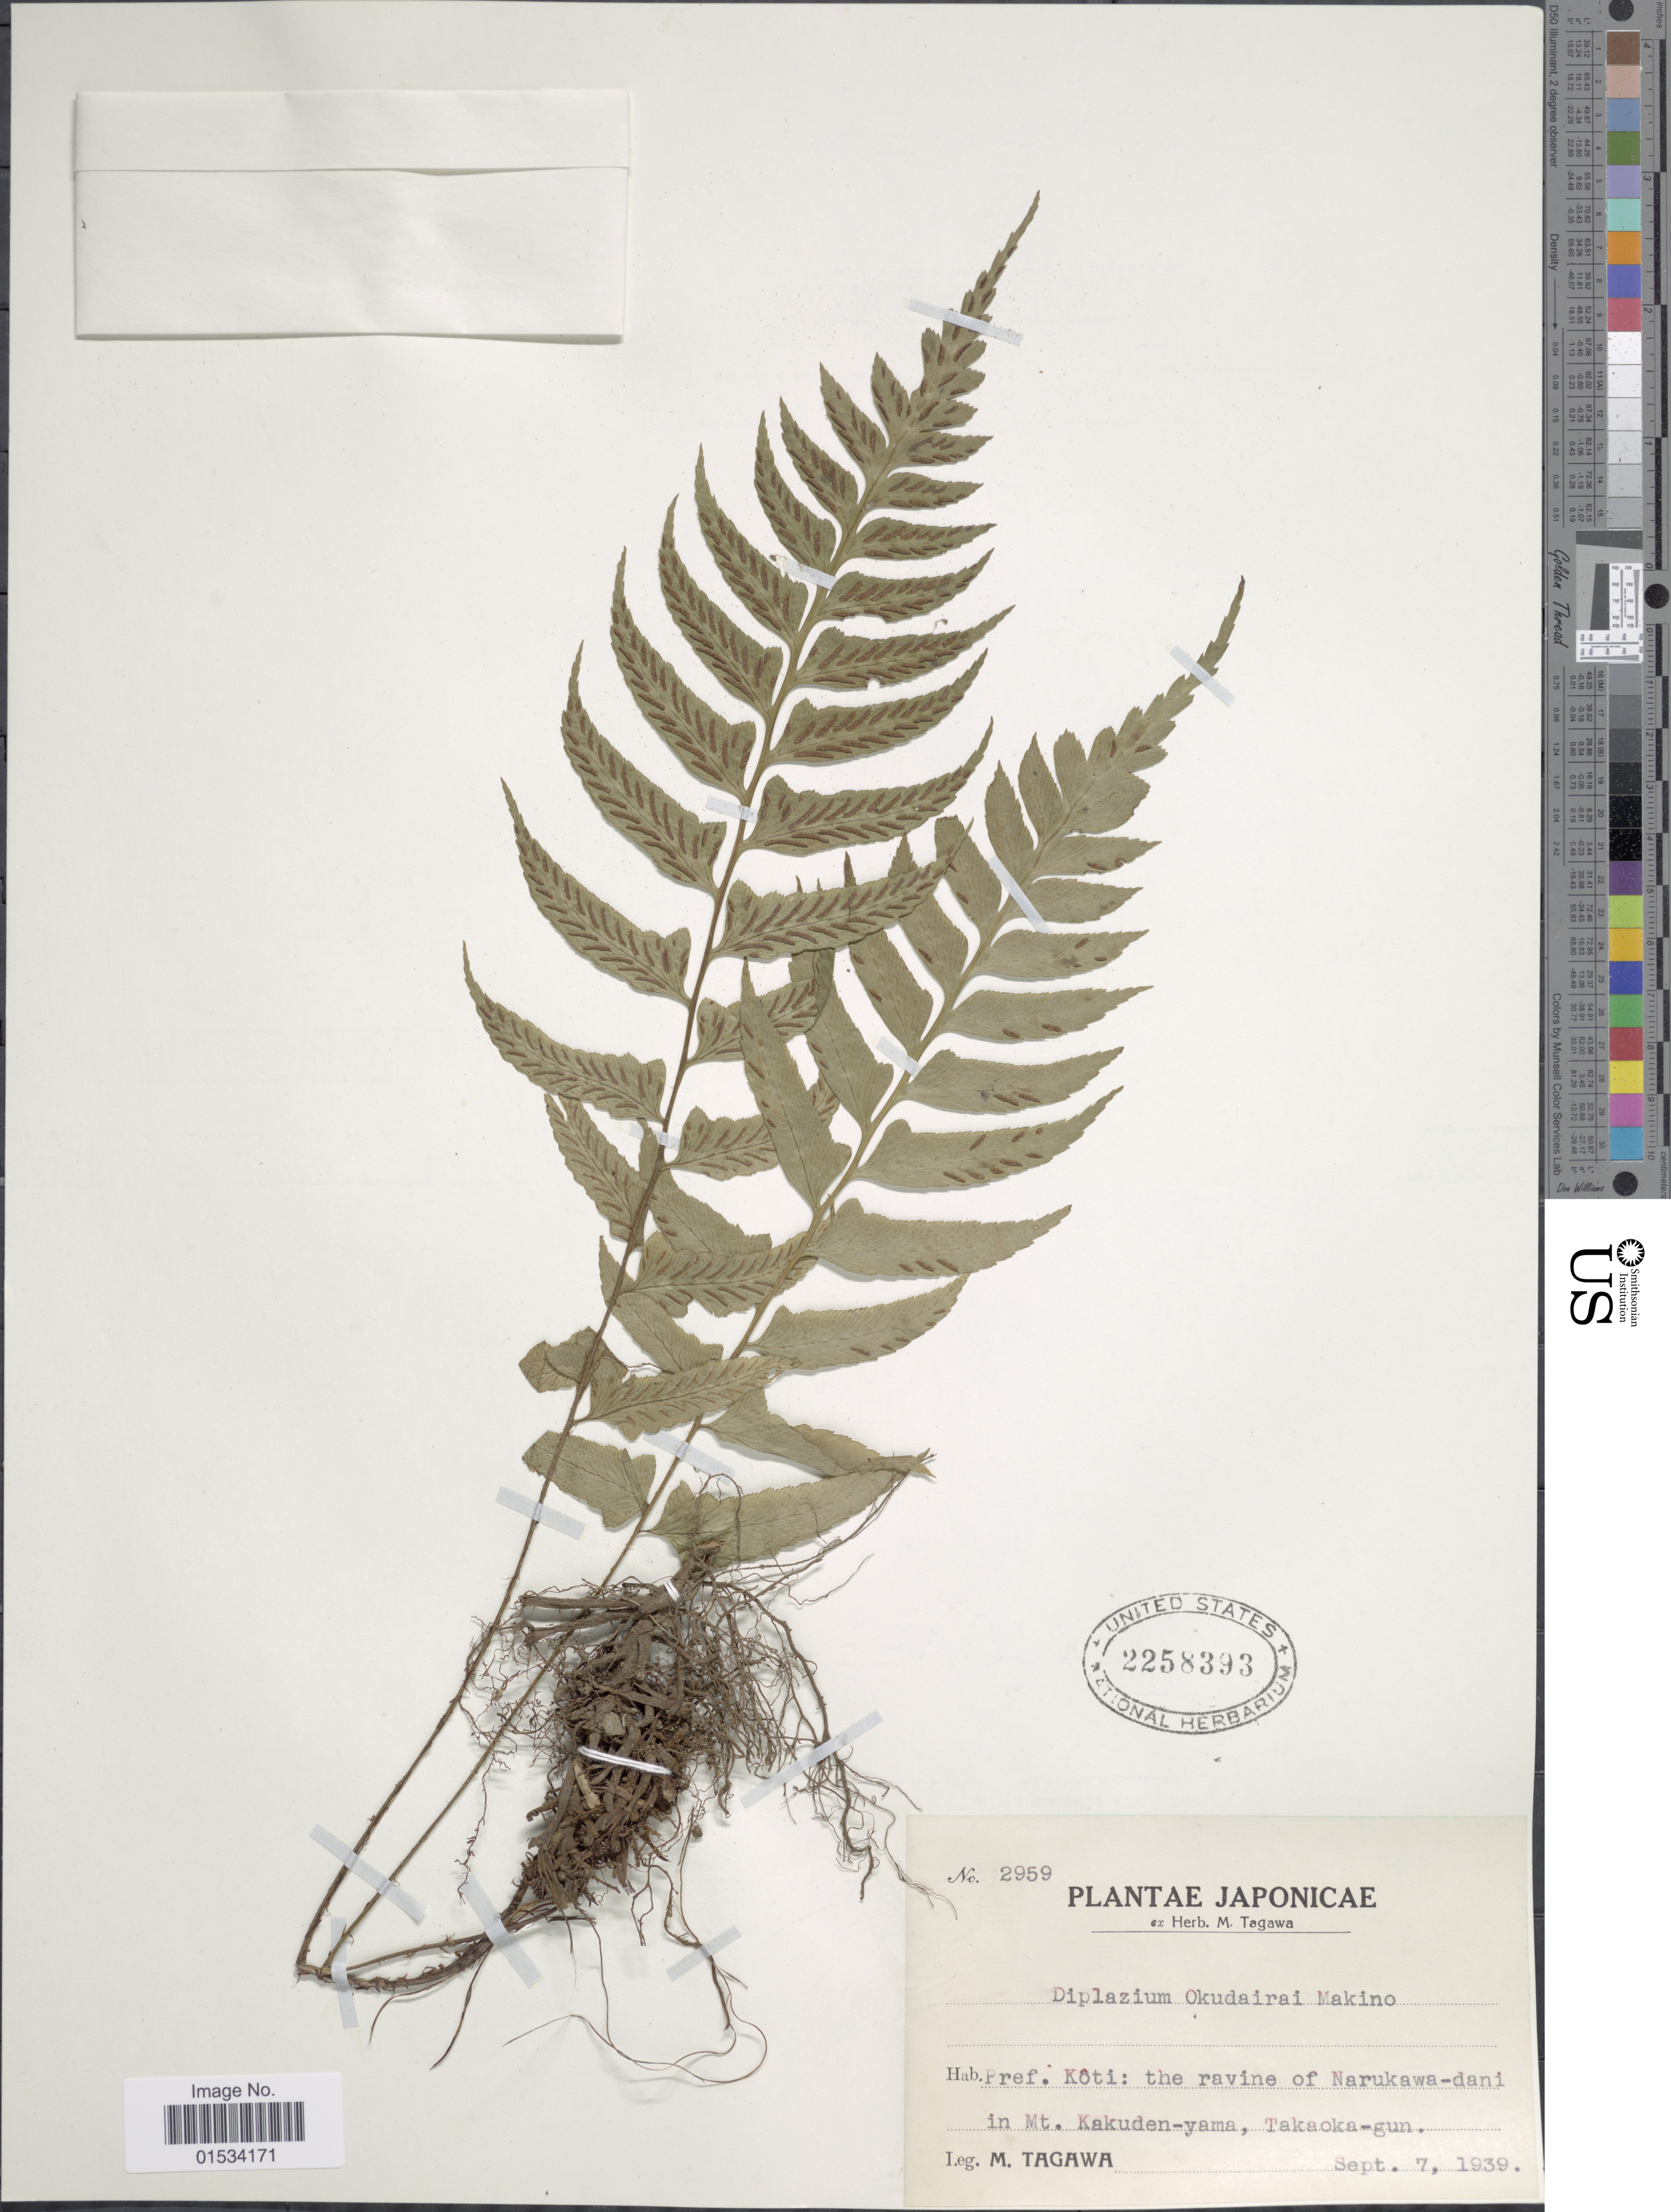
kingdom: Plantae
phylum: Tracheophyta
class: Polypodiopsida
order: Polypodiales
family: Athyriaceae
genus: Diplazium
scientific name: Diplazium okudairai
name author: Makino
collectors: M. Tagawa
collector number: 2959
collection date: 1939-09-07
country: Japan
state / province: Koti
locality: The ravine of Narukawa-dani in Mt. Kakuden-yama, Takaoka-gun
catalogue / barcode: US 2258393